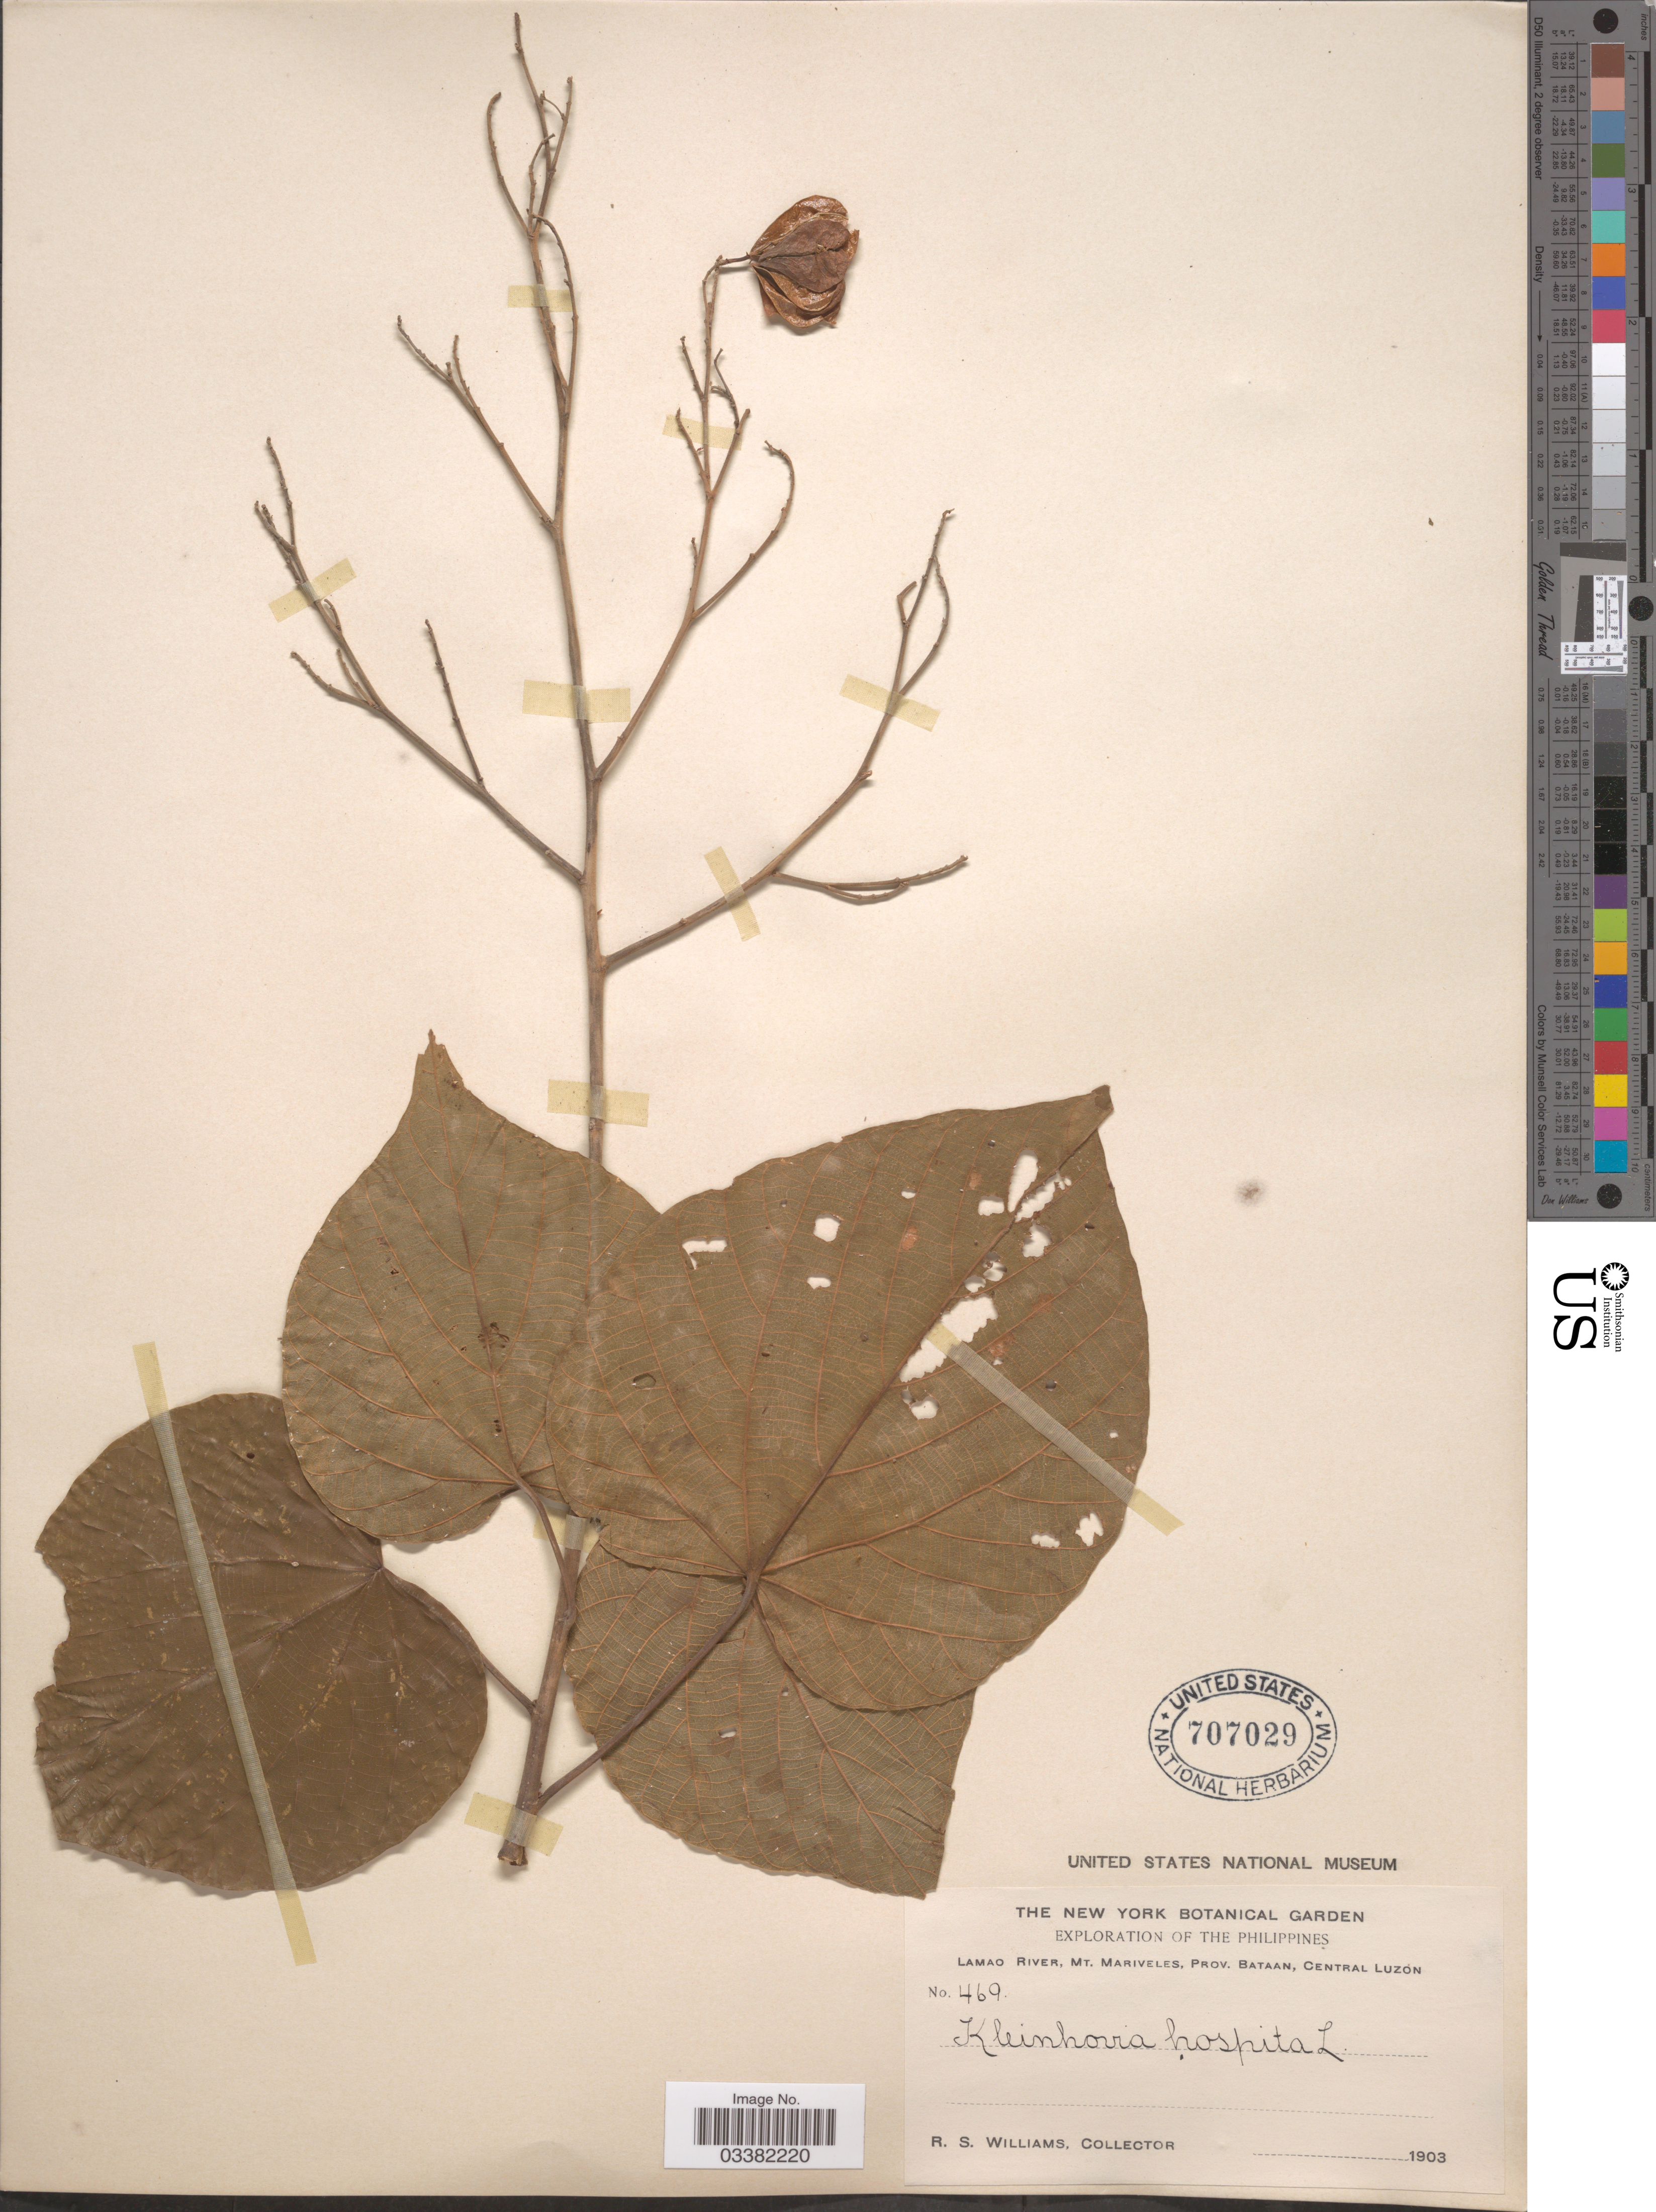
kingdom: Plantae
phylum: Tracheophyta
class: Magnoliopsida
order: Malvales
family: Malvaceae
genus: Kleinhovia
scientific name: Kleinhovia hospita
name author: L.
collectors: R. S. Williams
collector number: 469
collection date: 1903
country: Philippines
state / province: Central Luzon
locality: Lamao River, Mt. Mariveles, Prov. Bataan.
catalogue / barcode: US 707029